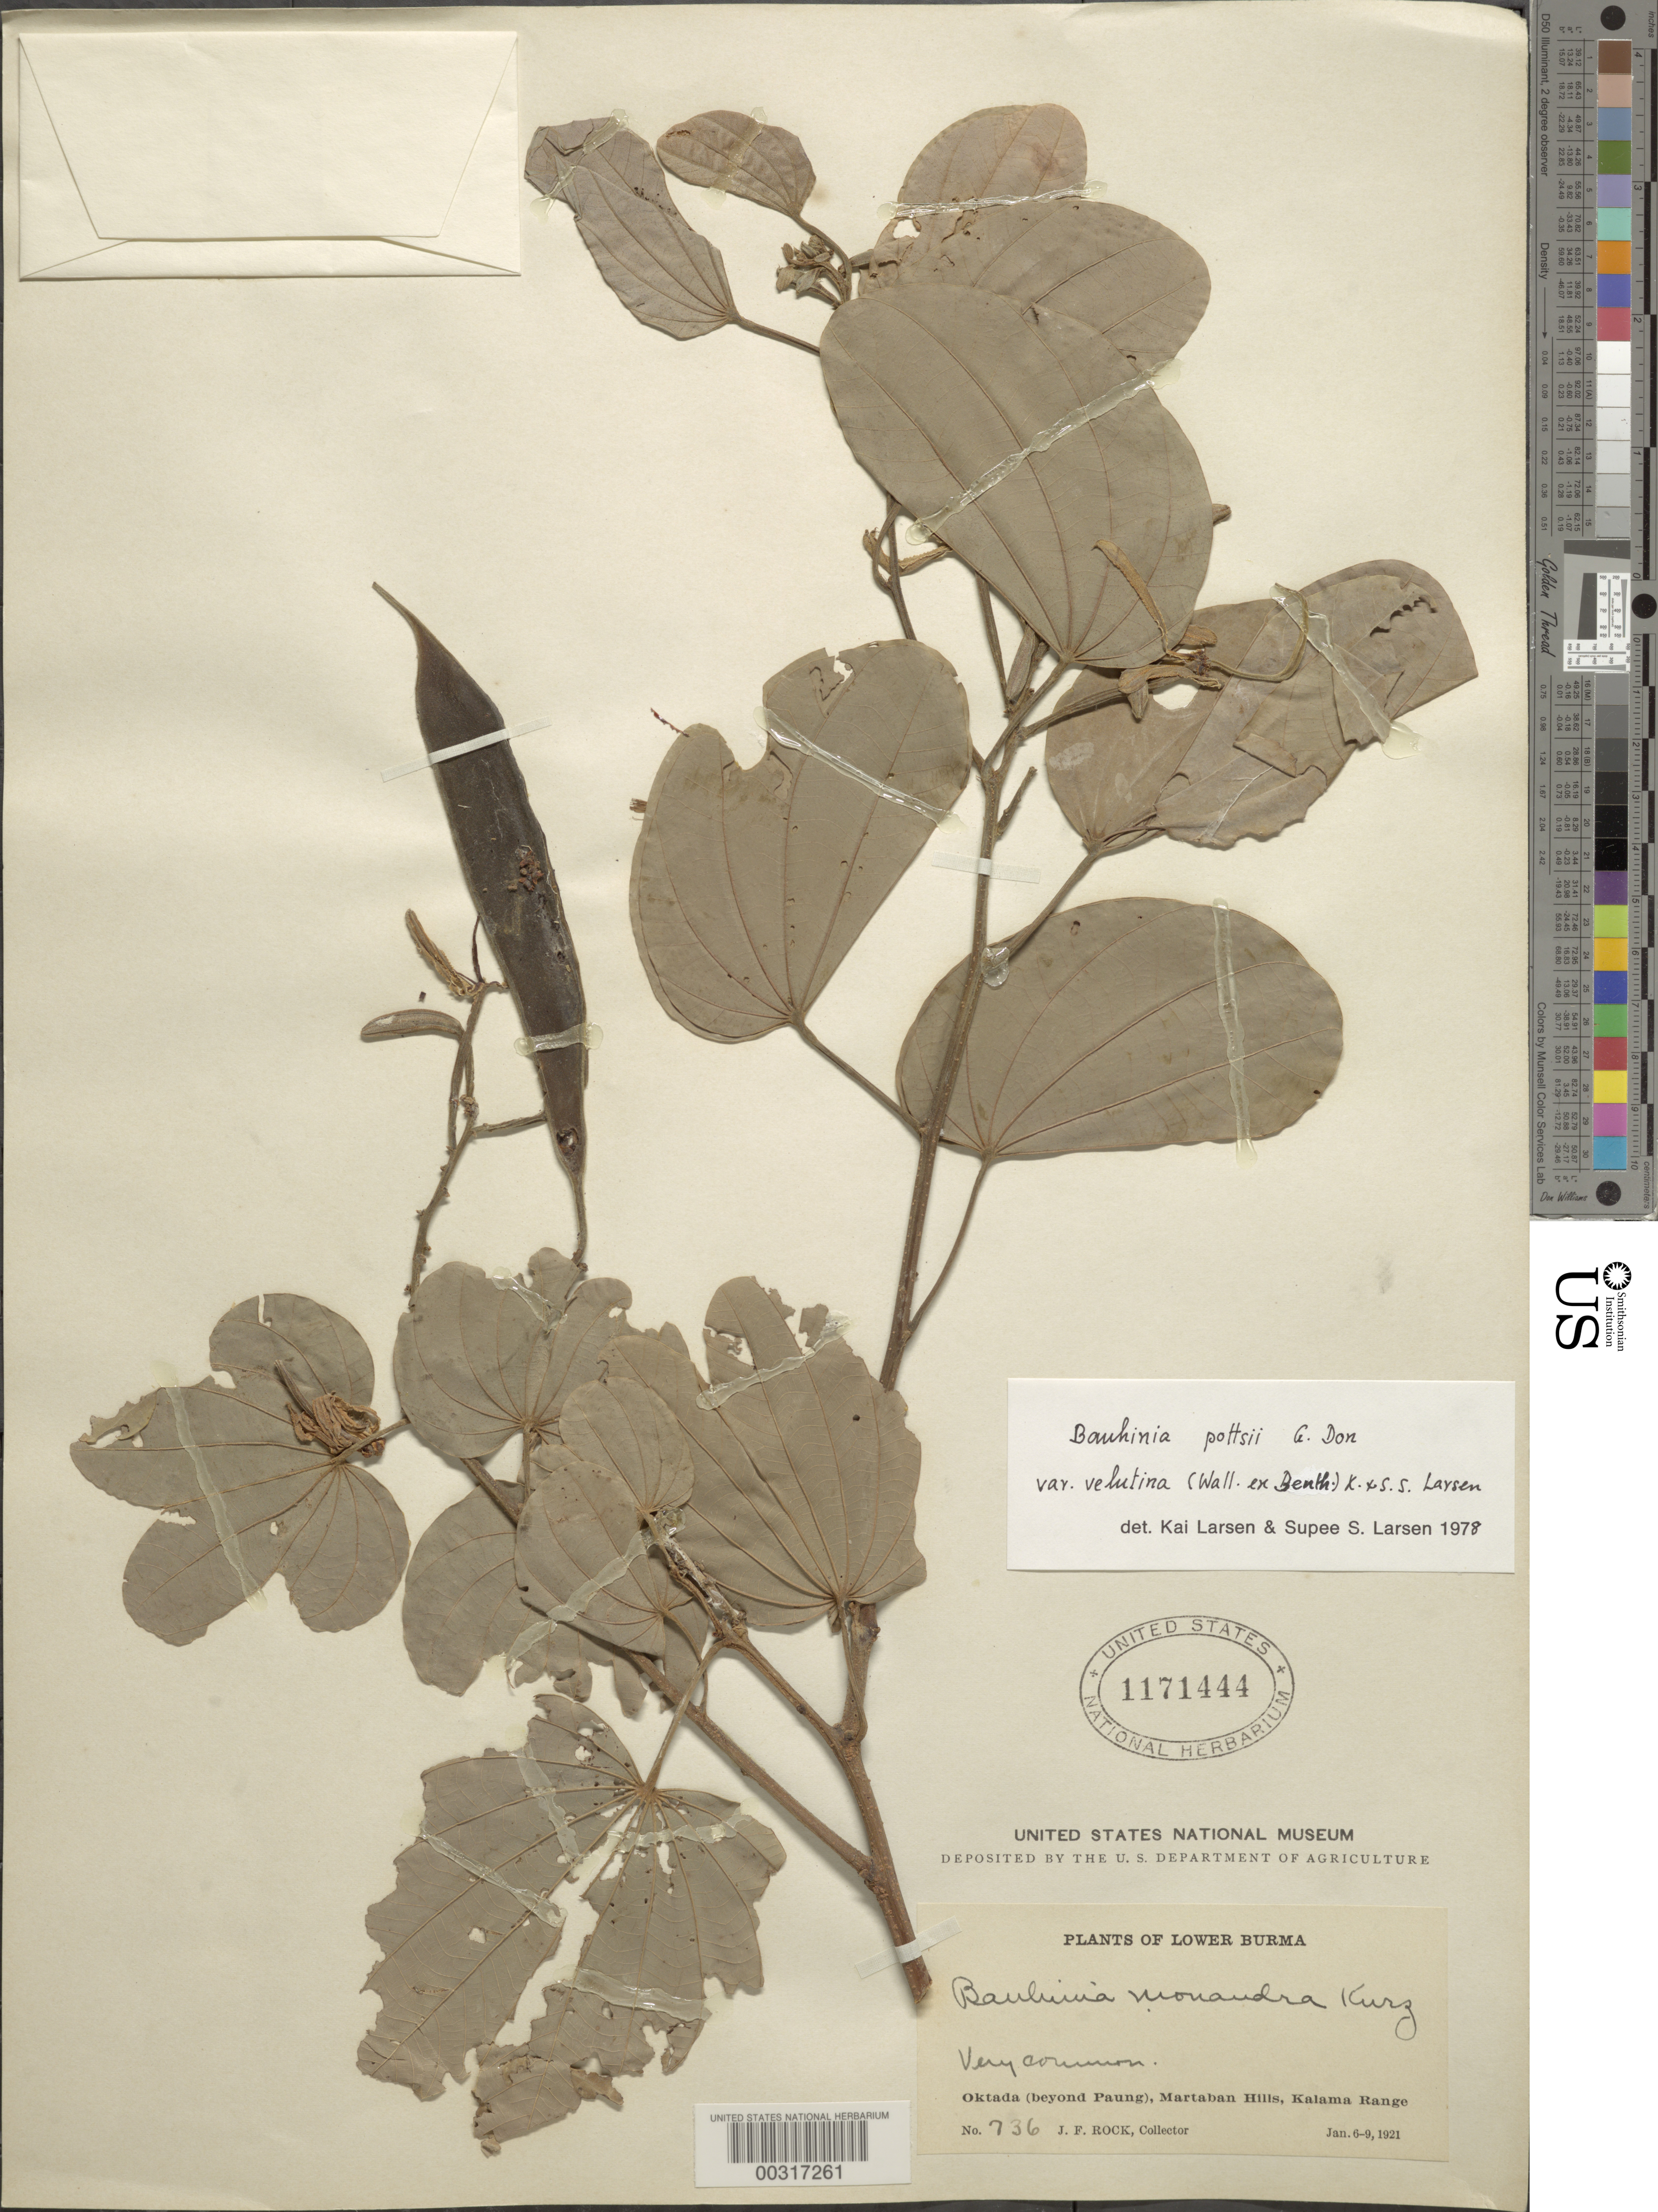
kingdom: Plantae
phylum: Tracheophyta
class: Magnoliopsida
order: Fabales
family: Fabaceae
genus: Bauhinia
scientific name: Bauhinia pottsii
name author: G. Don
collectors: J. F. Rock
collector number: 736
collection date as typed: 06 Jan 1921 to 09 Jan 1921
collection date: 1921-01-06/1921-01-09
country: Myanmar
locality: Oktada (beyond Paung), Martaban Hills, Kalama range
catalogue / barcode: US 1171444